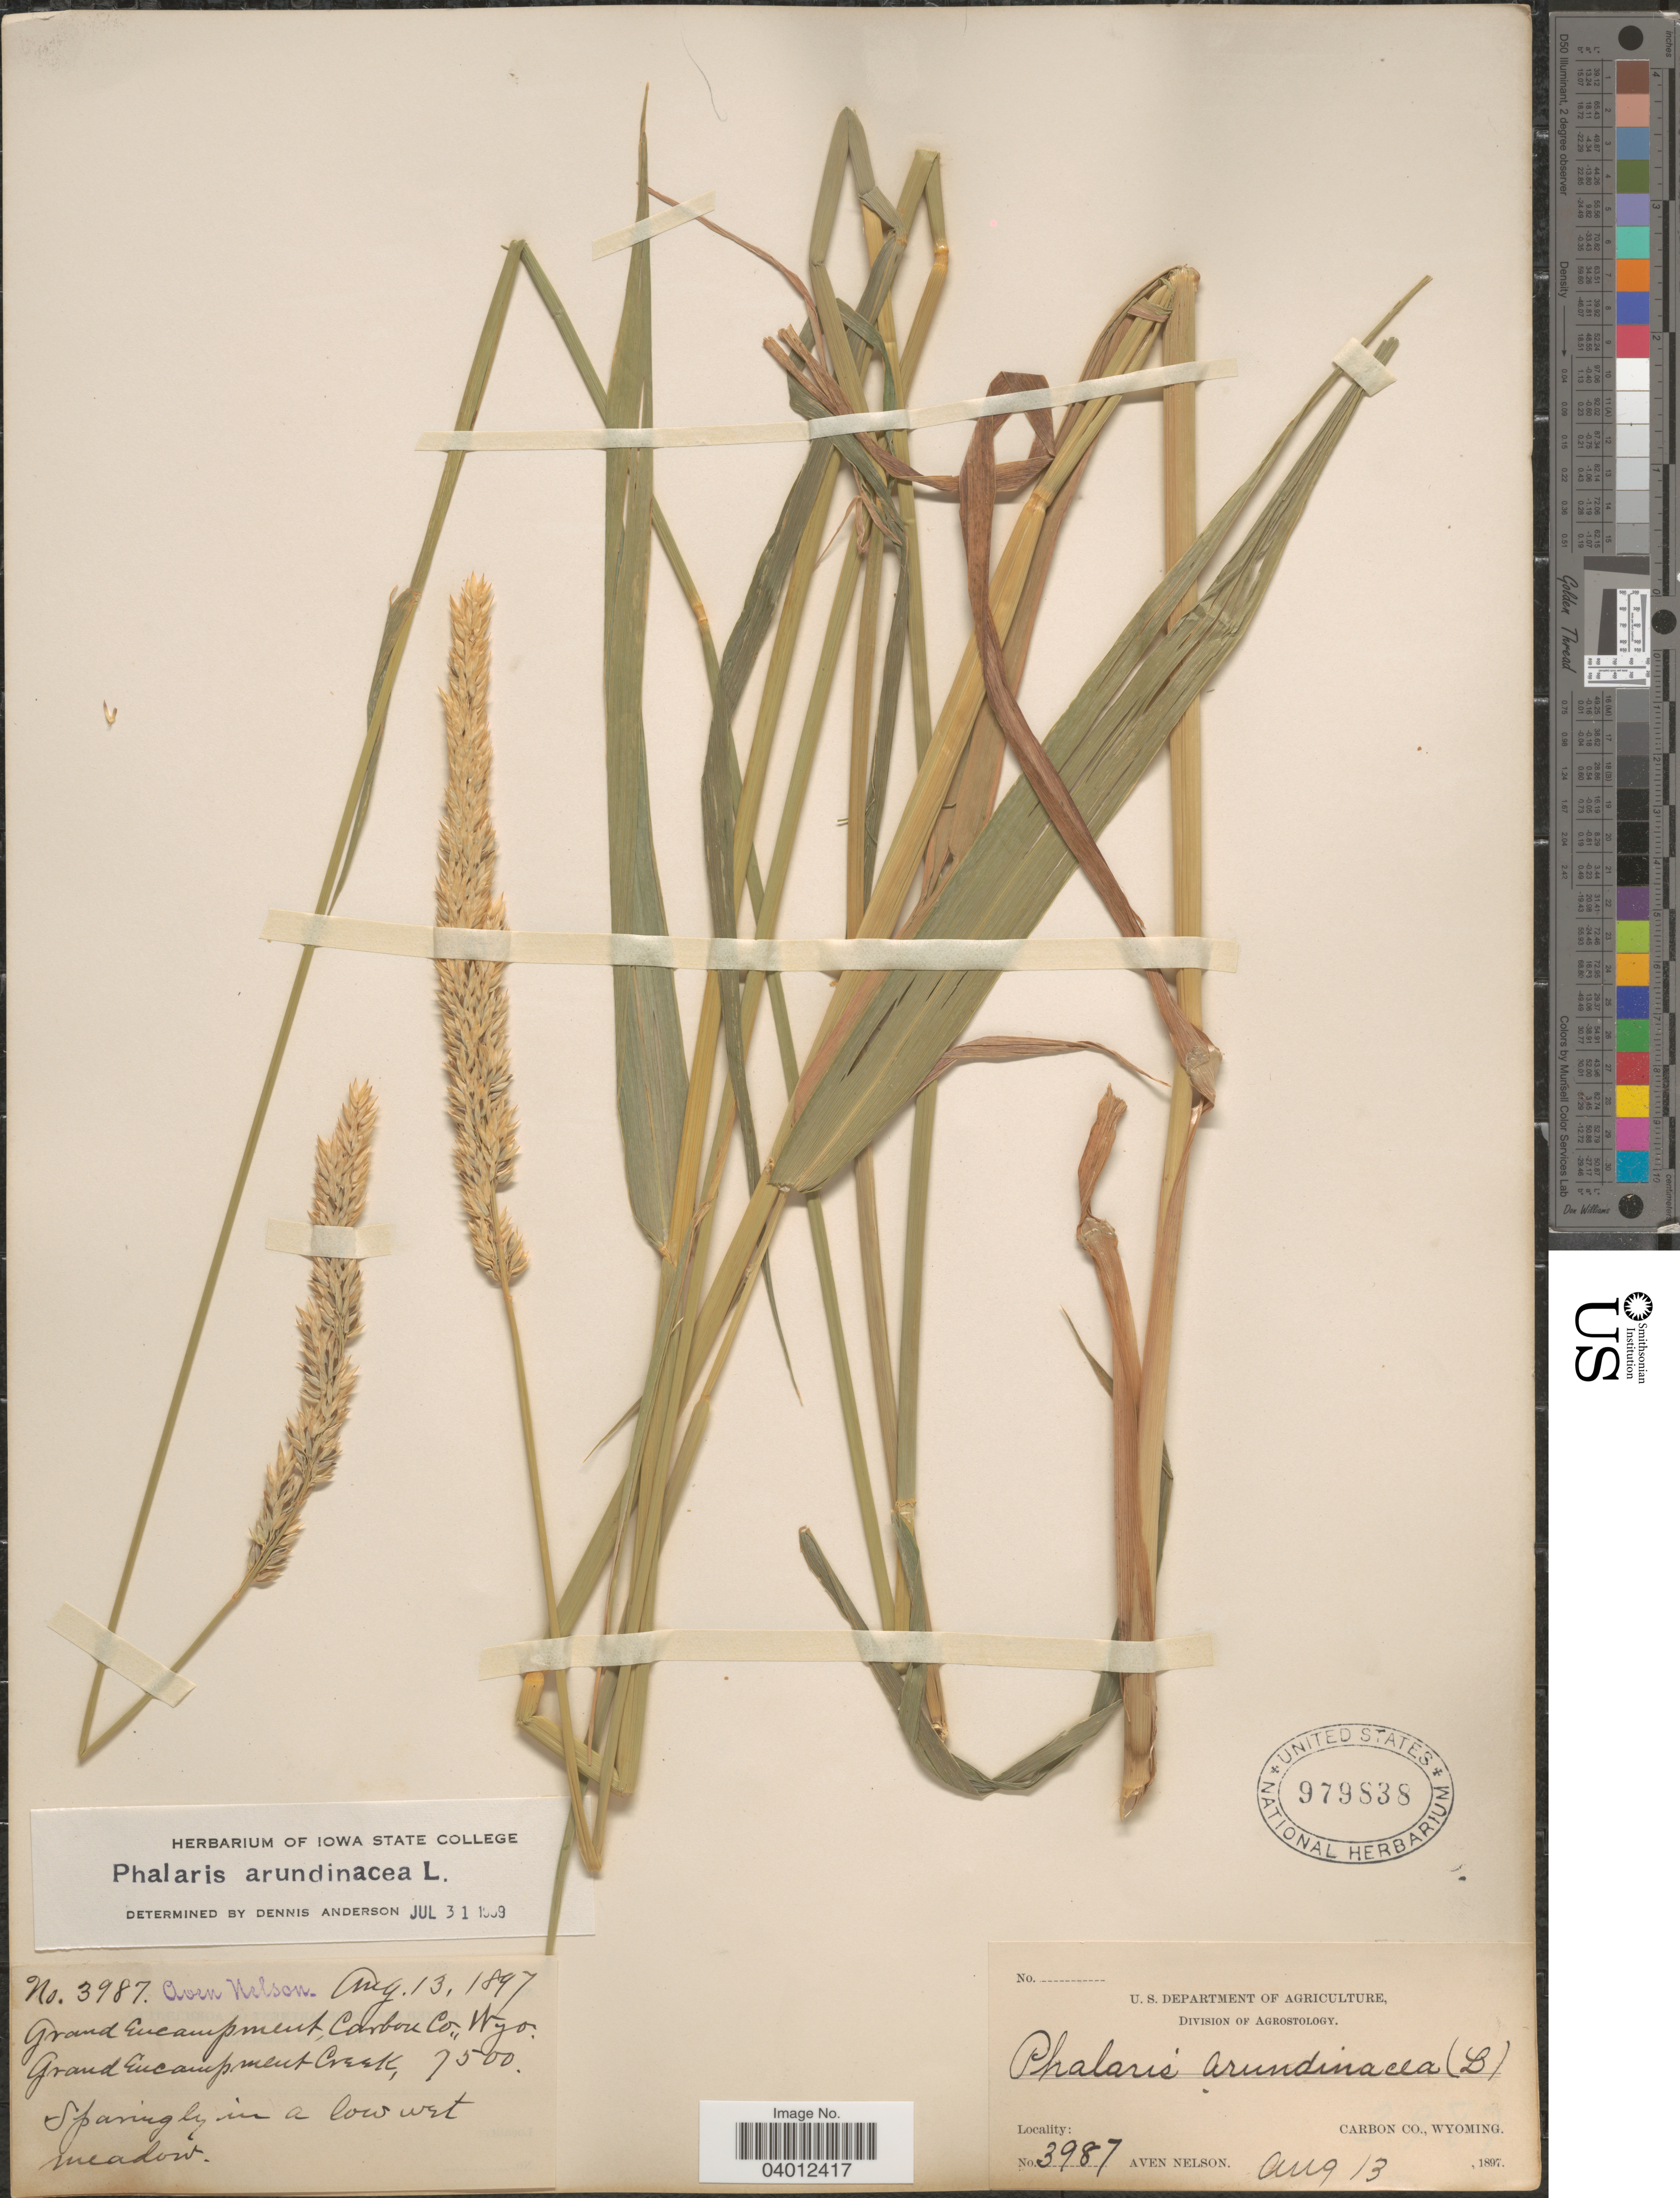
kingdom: Plantae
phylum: Tracheophyta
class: Liliopsida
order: Poales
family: Poaceae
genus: Phalaris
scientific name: Phalaris arundinacea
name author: L.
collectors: A. Nelson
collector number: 3987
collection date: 1897-08-13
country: United States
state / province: Wyoming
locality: Grand Encampment, Carbon Co. Grand Encampment Creek.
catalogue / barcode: US 979838